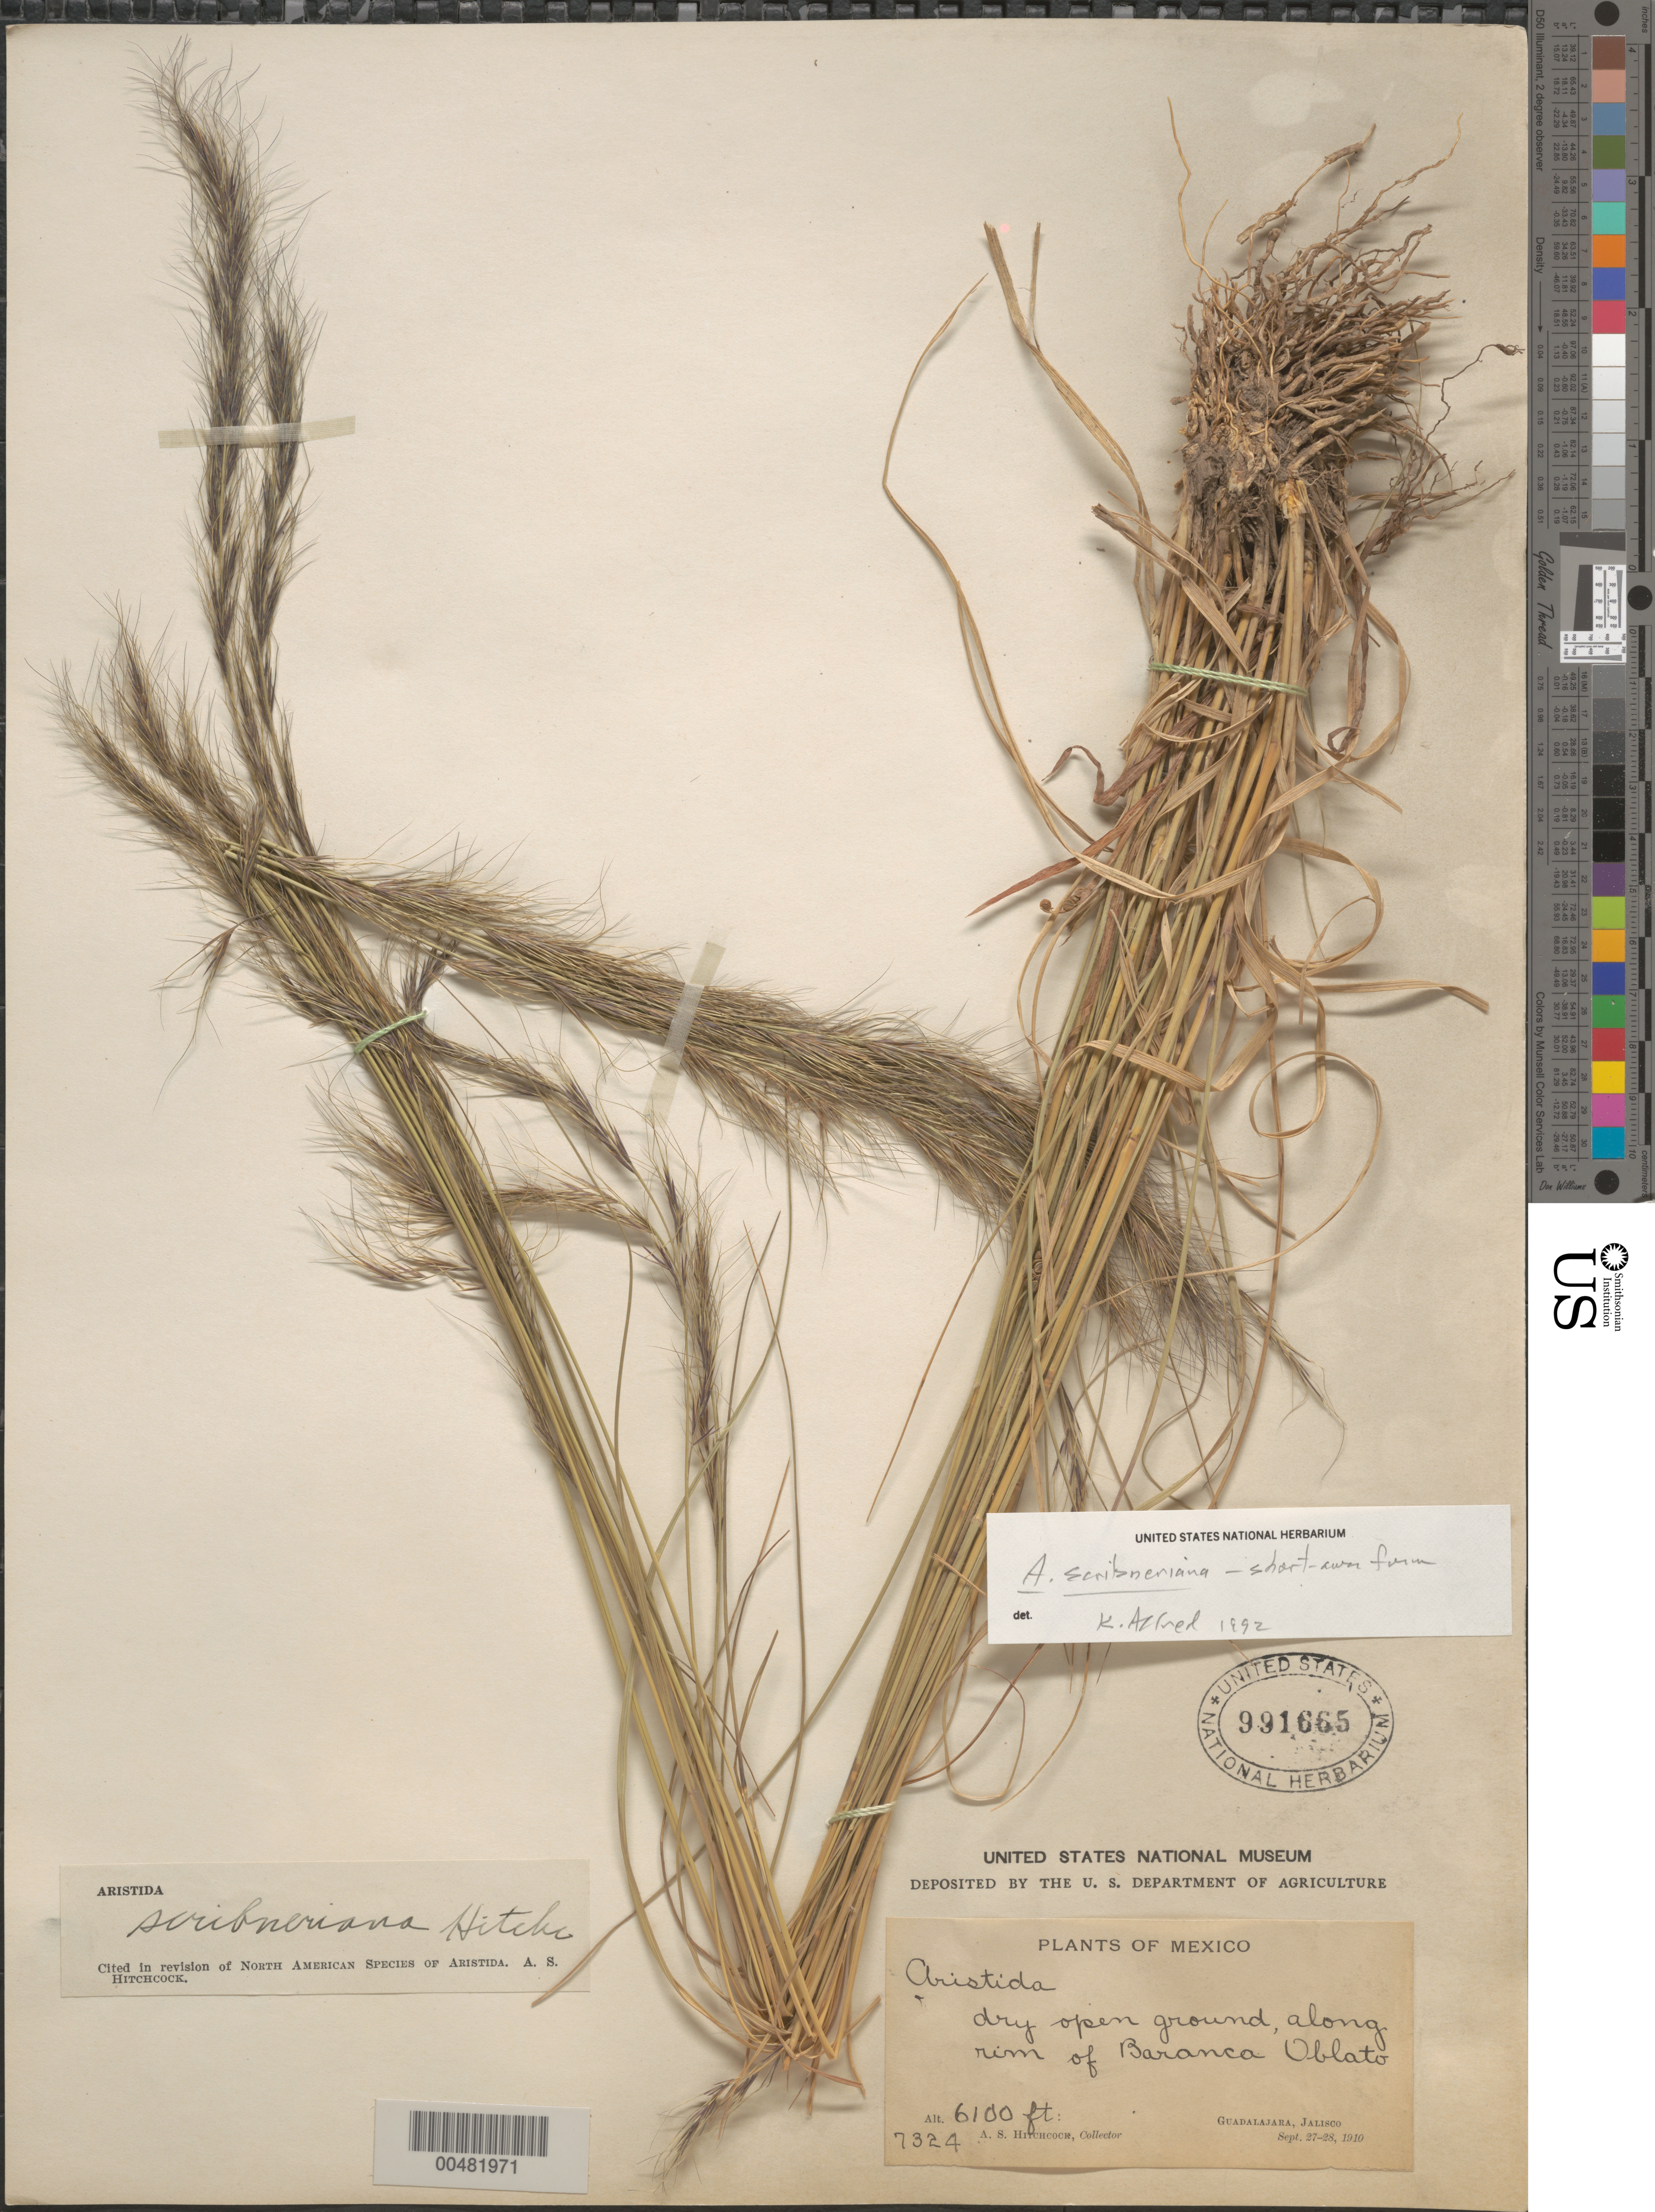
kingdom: Plantae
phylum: Tracheophyta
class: Liliopsida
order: Poales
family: Poaceae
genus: Aristida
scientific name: Aristida scribneriana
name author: Hitchc.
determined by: Allred, K.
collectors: A. S. Hitchcock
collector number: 7324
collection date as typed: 27 Sep 1910 to 28 Sep 1910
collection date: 1910-09-27/1910-09-28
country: Mexico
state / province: Jalisco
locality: Guadalajara, along rim of Baranca Oblato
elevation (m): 1859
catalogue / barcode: US 991665